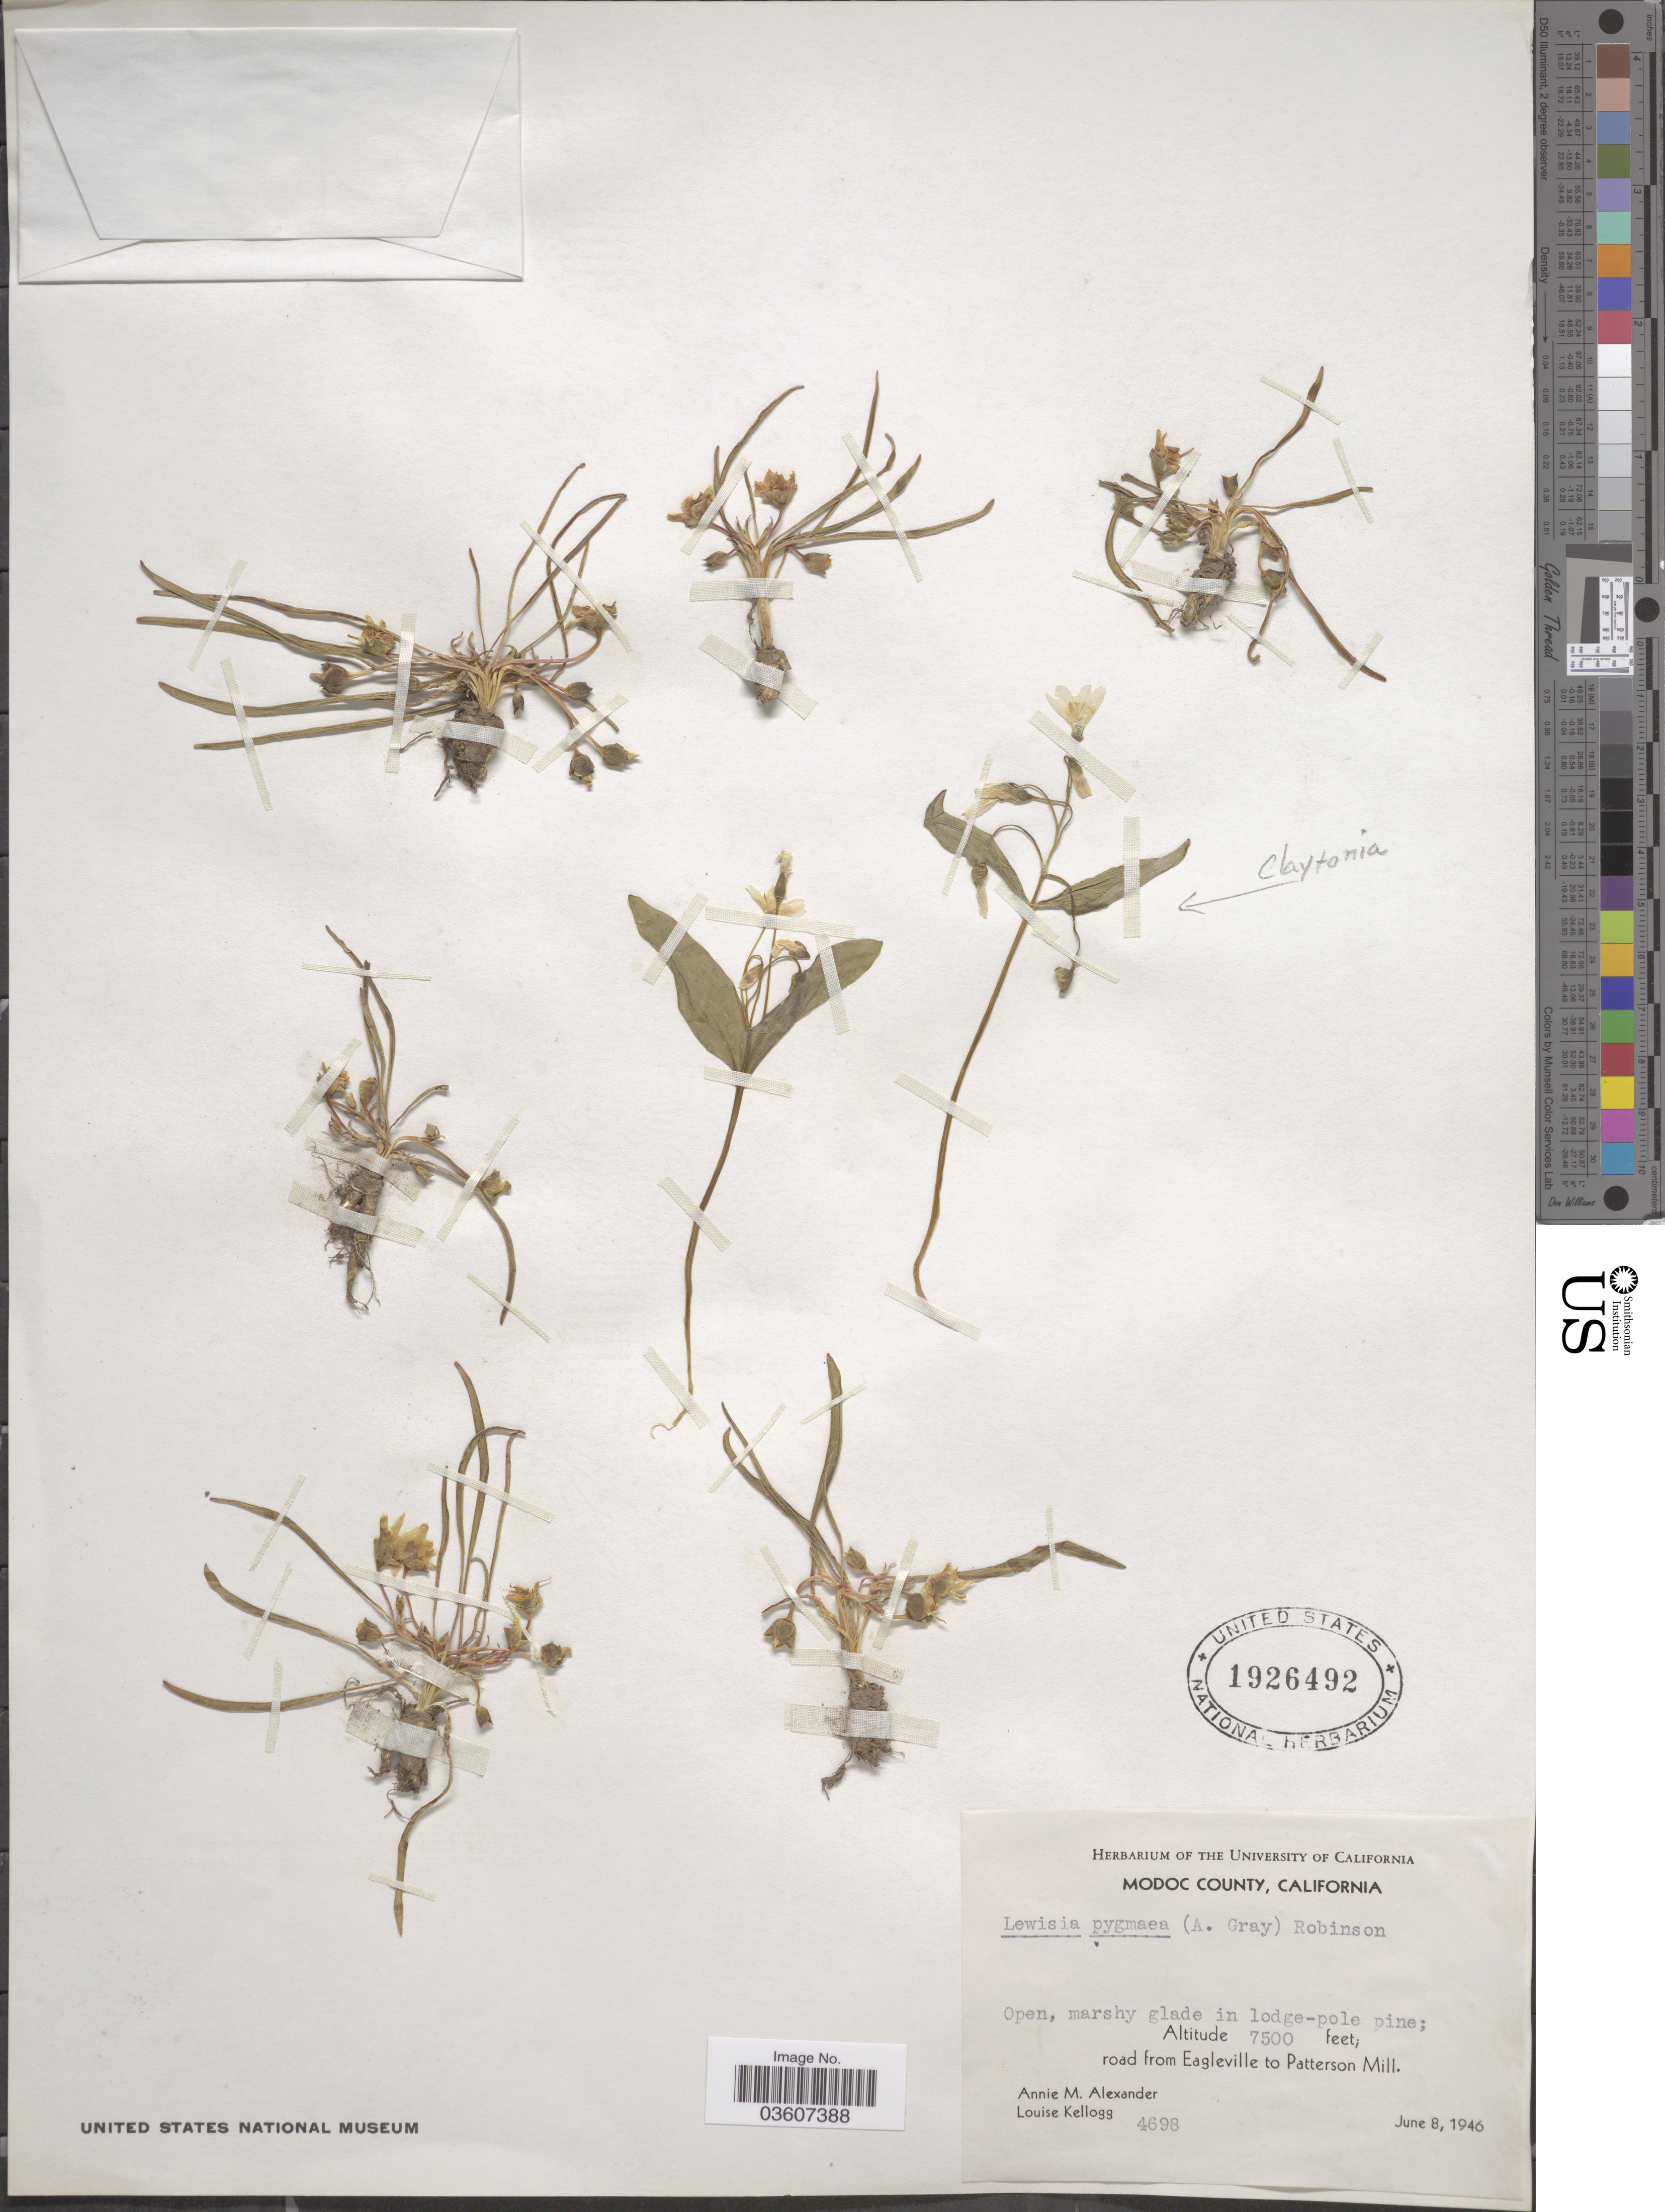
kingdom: Plantae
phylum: Tracheophyta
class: Magnoliopsida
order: Caryophyllales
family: Montiaceae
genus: Lewisia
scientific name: Lewisia nevadensis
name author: (A. Gray) B.L. Rob.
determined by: Strong, Mark T., (BOT), Smithsonian Institution - National Museum of Natural History (UNITED STATES)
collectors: A. M. Alexander & L. Kellogg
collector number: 4698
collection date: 1946-06-08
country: United States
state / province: California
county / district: Modoc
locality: Modoc County. Road from Eagleville to Patterson Mill.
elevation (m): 2286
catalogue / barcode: US 1926492